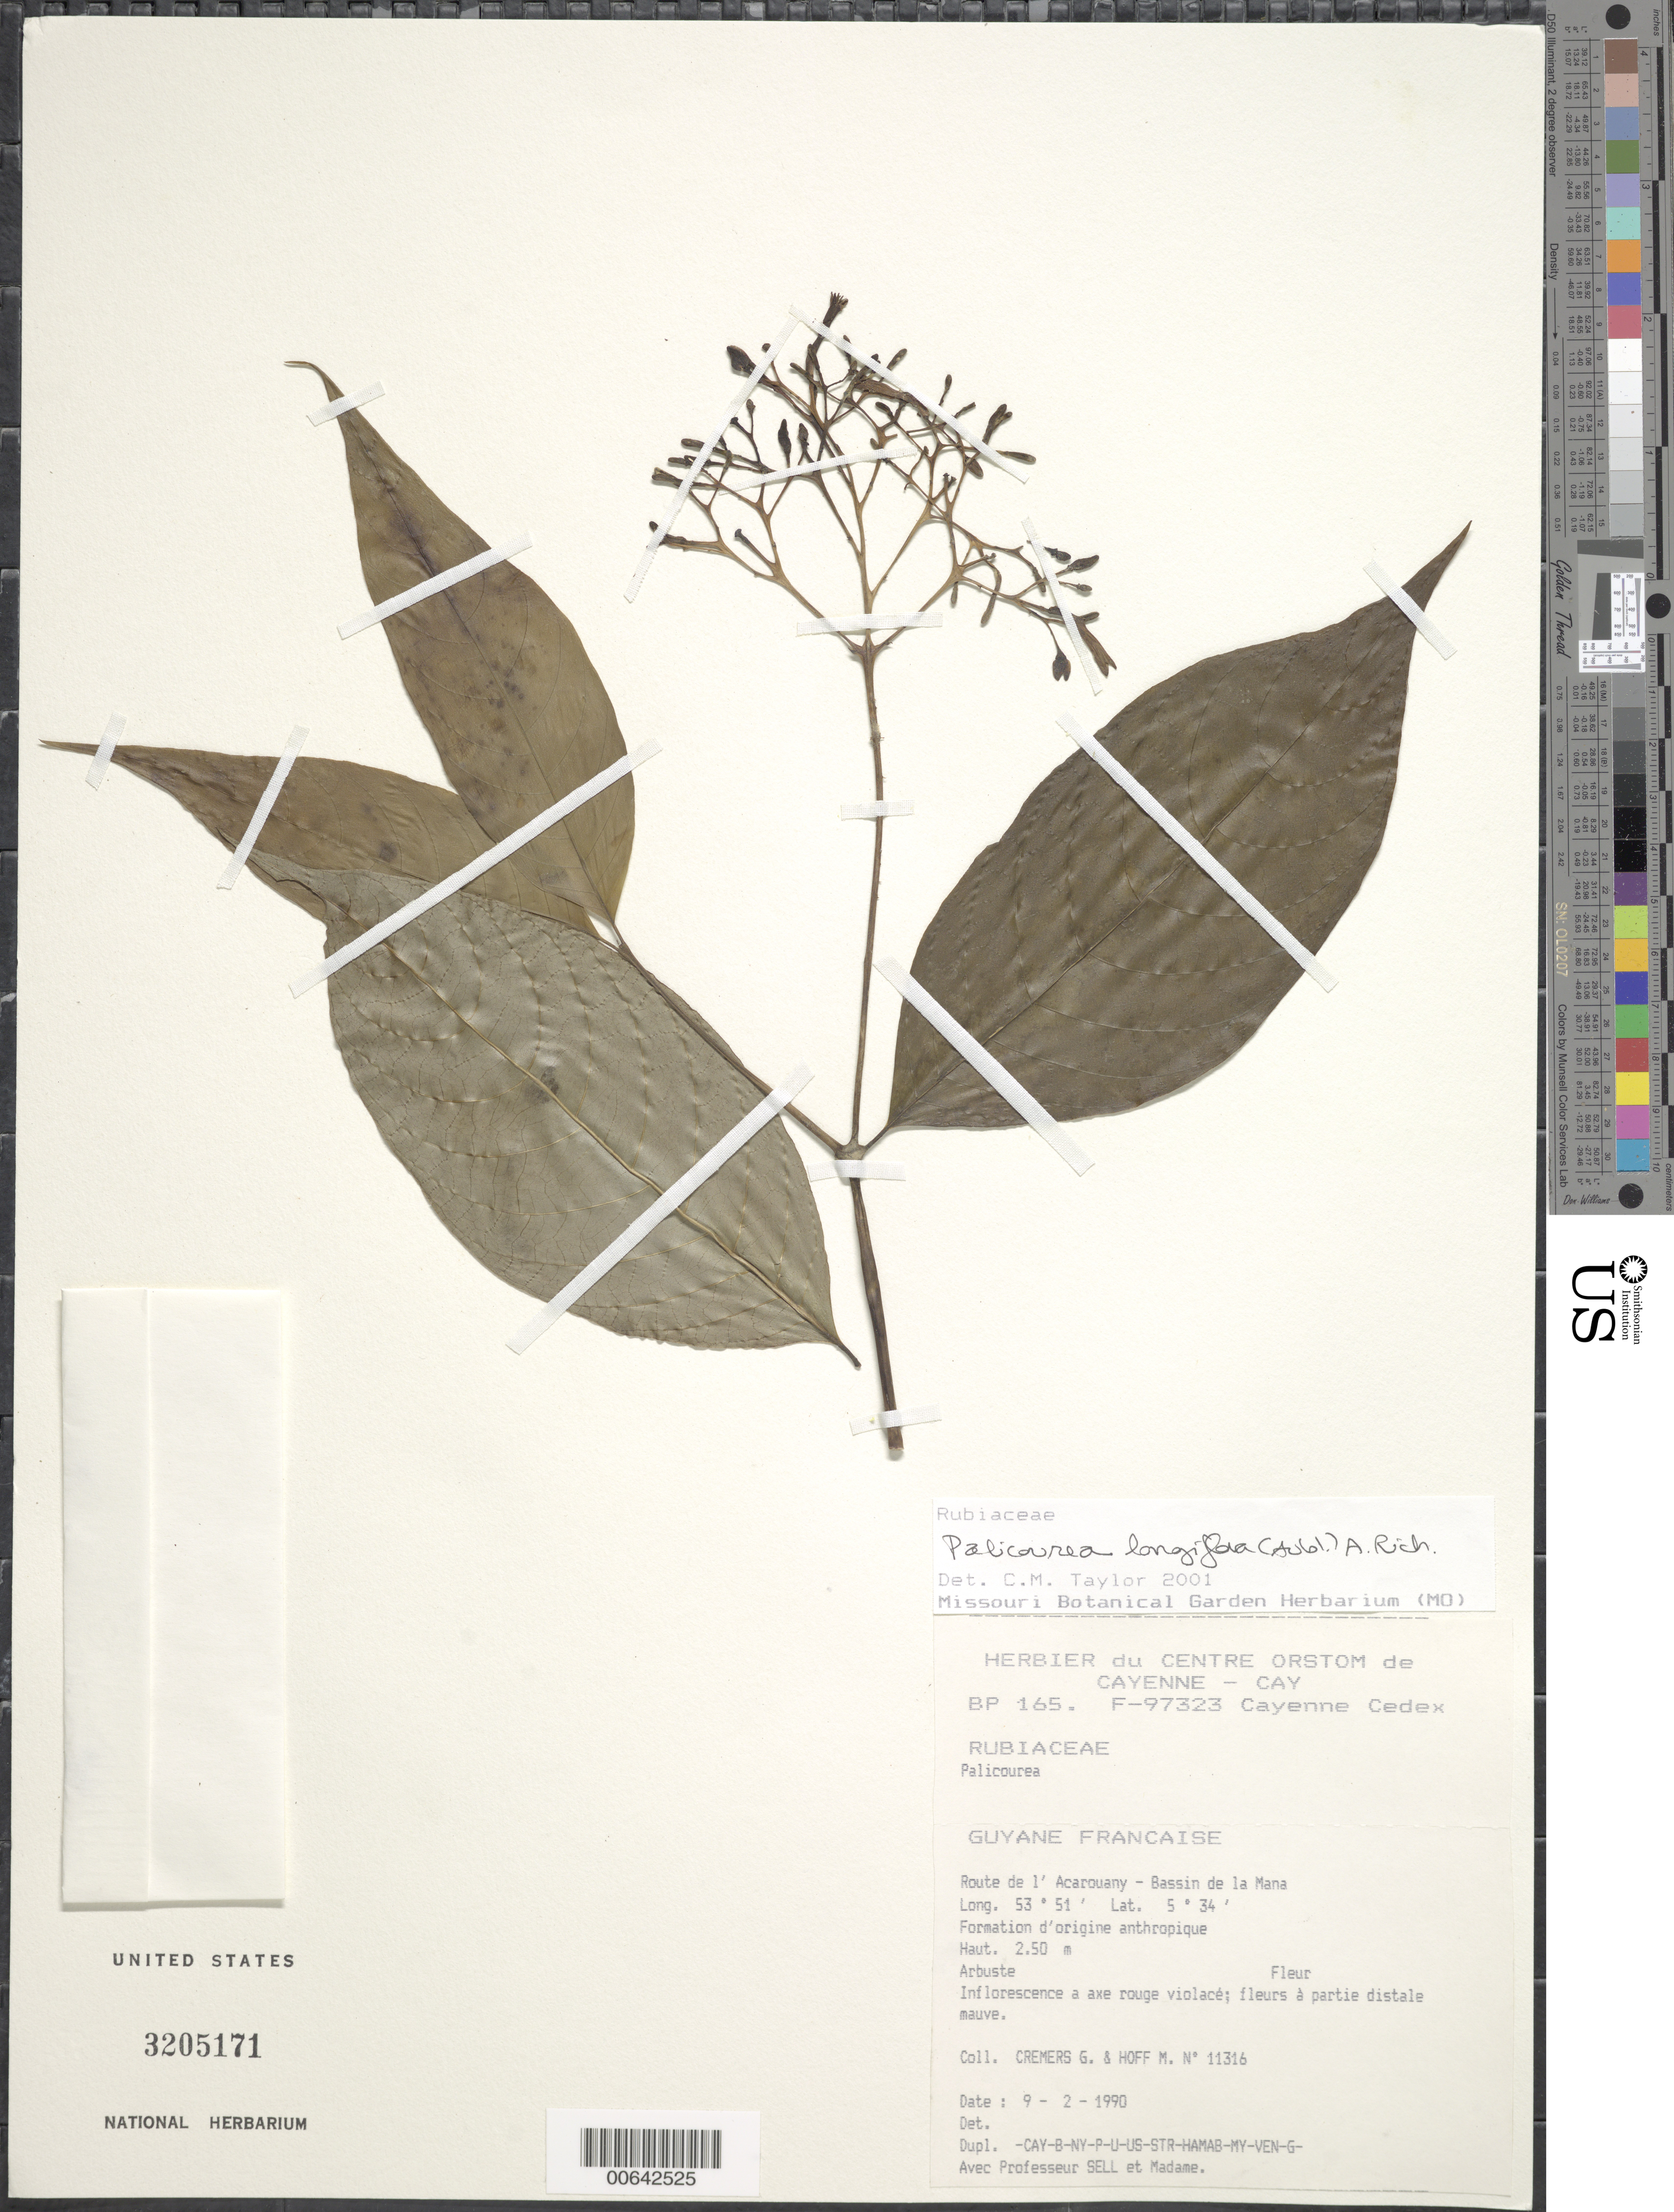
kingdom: Plantae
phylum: Tracheophyta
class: Magnoliopsida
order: Gentianales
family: Rubiaceae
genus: Palicourea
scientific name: Palicourea longiflora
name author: (Aubl.) A. Rich.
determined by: Taylor, Charlotte M.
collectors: G. Cremers & M. Hoff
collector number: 11316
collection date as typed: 9-Feb-90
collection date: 1990-02-09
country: French Guiana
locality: Route de l'Acarouany, Bassin de la Mana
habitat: Formation d'origine anthropique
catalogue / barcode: US 3205171